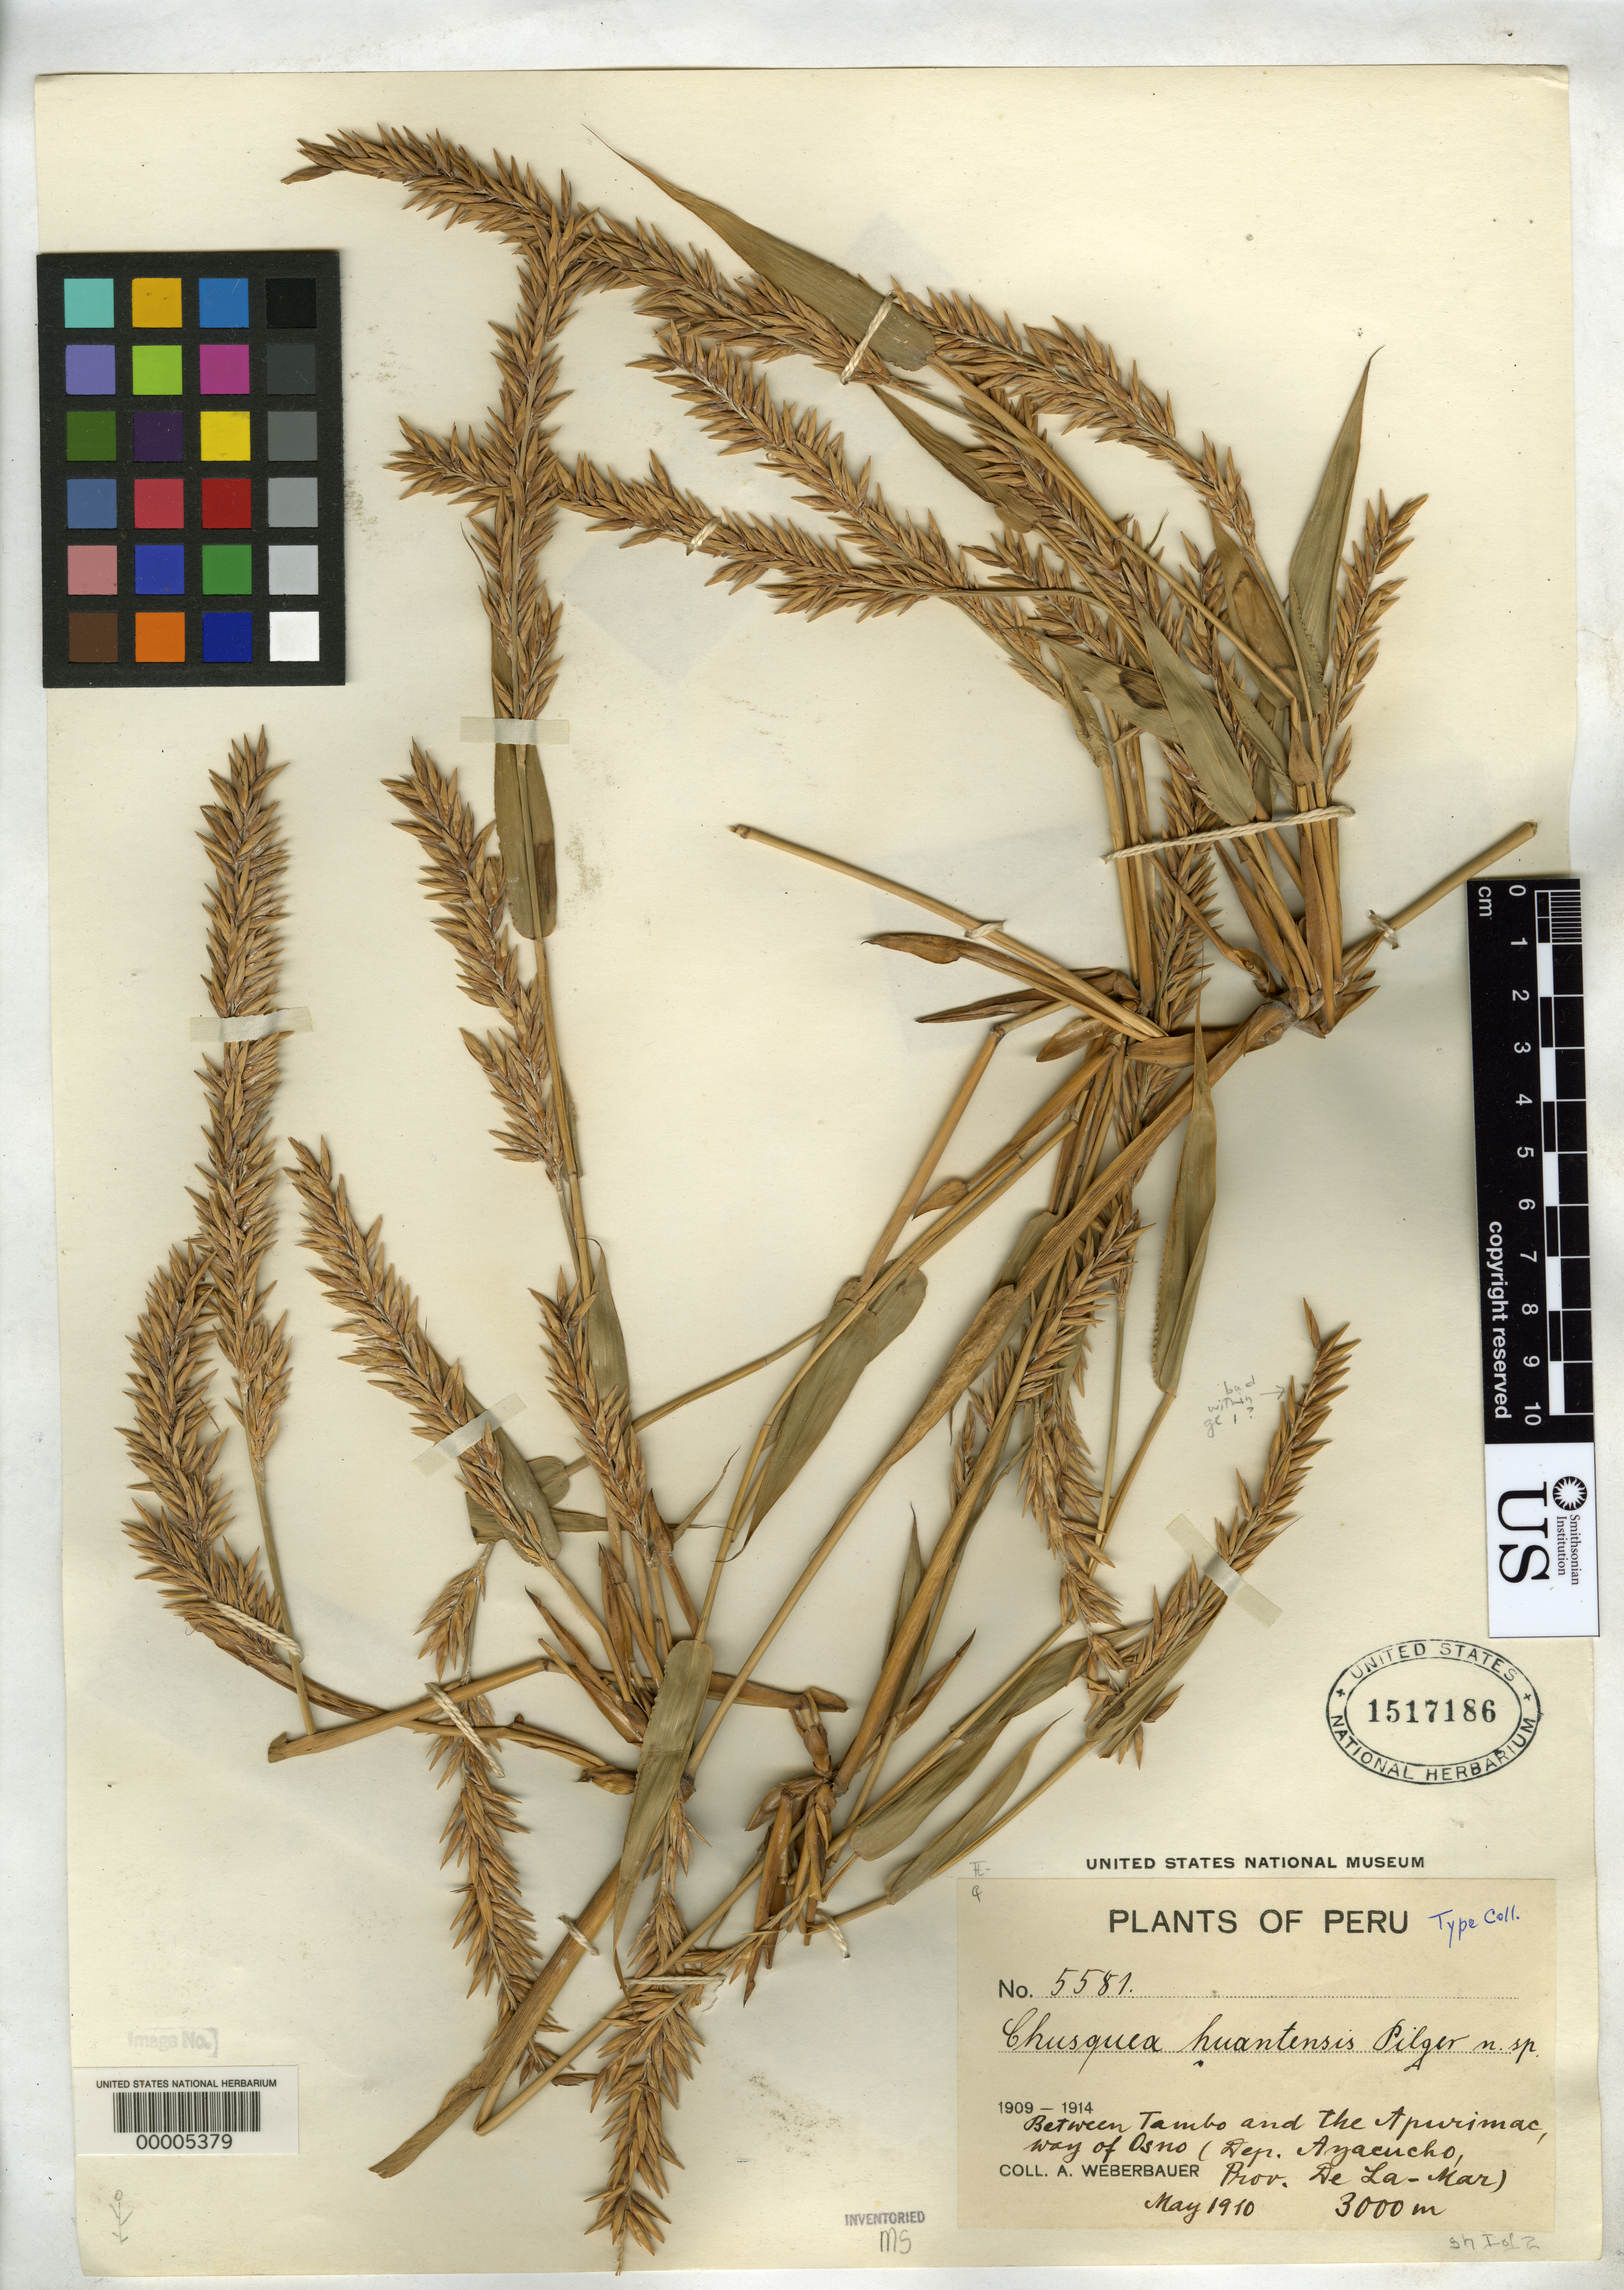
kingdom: Plantae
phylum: Tracheophyta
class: Liliopsida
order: Poales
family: Poaceae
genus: Chusquea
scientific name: Chusquea huantensis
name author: Pilg.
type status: Type Collection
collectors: A. Weberbauer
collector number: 5581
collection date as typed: May 1910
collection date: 1910-05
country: Peru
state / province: Ayacucho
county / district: Huanta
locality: between Tambo and the Apurímac, by way of Osno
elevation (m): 3000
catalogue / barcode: US 1517186